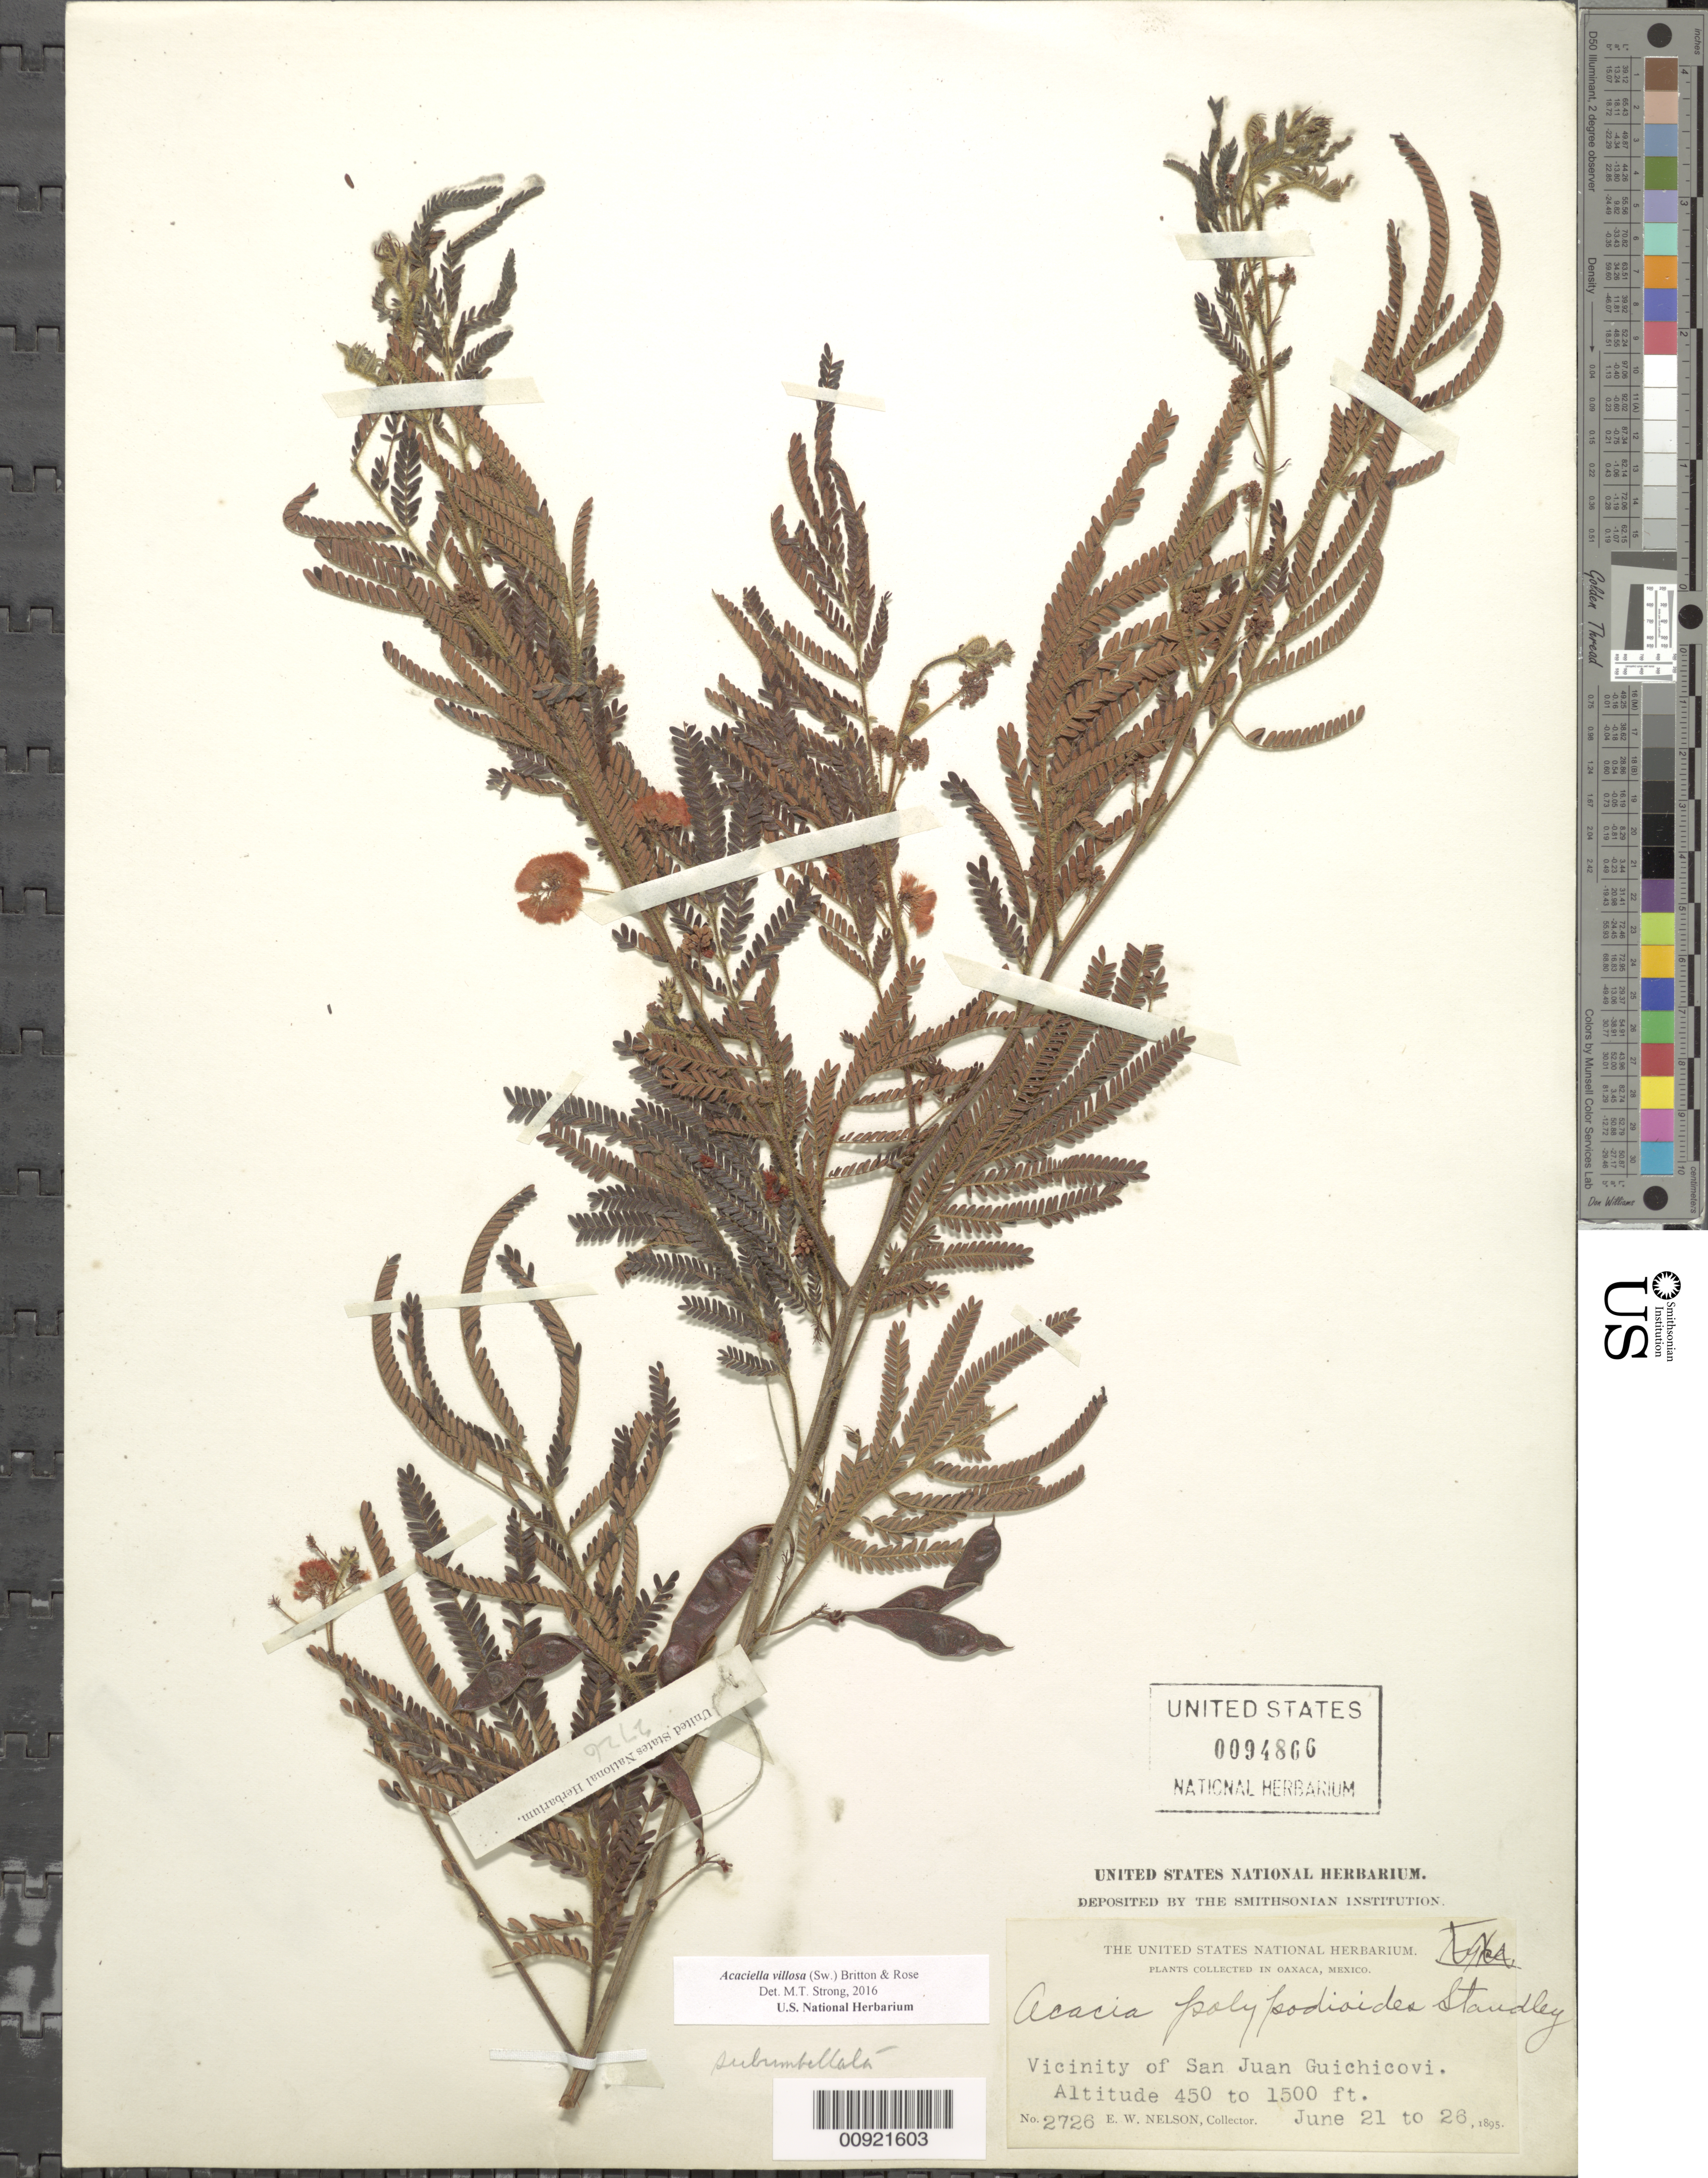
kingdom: Plantae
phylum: Tracheophyta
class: Magnoliopsida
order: Fabales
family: Fabaceae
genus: Acaciella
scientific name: Acaciella villosa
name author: (Sw.) Britton & Rose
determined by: Strong, M. T., (US), Smithsonian Institution - National Museum of Natural History (UNITED STATES)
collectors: E. W. Nelson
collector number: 2726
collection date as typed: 21 Jun 1895 to 26 Jun 1895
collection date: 1895-06-21/1895-06-26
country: Mexico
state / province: Oaxaca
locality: Vicinity of San Juan Guichicovi.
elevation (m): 137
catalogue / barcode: US 94866